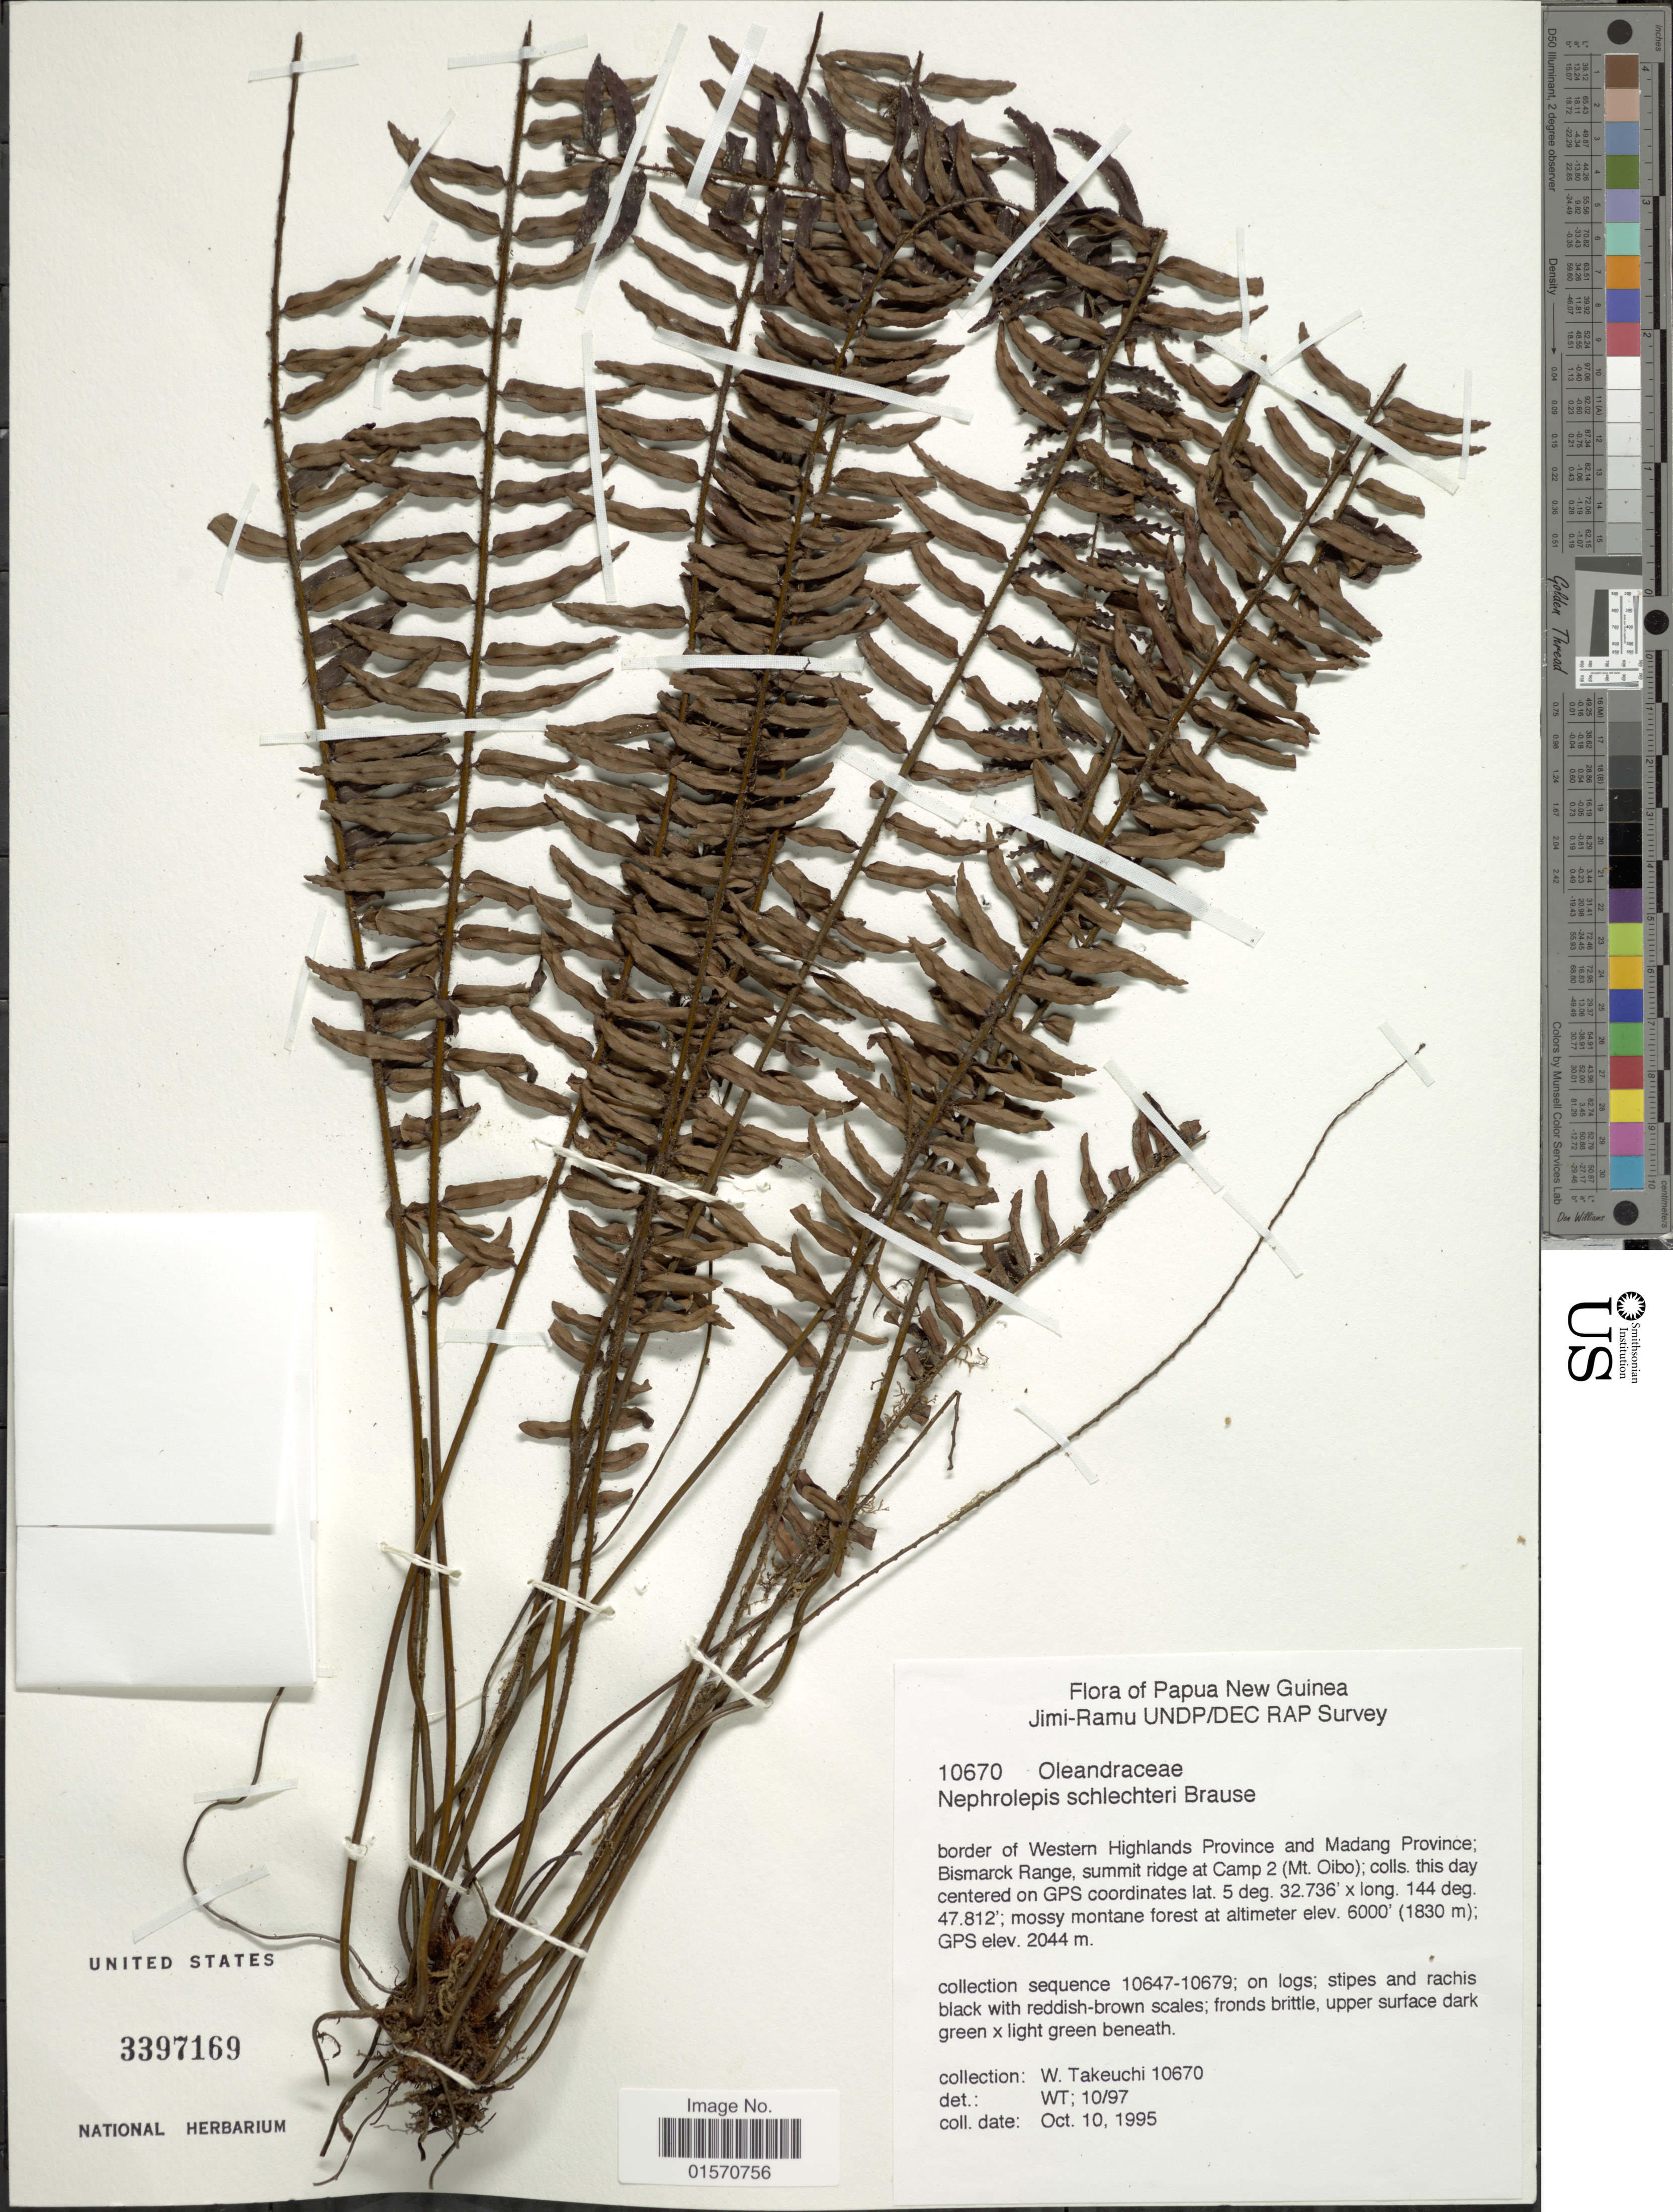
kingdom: Plantae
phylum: Tracheophyta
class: Polypodiopsida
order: Polypodiales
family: Nephrolepidaceae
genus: Nephrolepis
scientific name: Nephrolepis schlechteri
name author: Brause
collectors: W. Takeuchi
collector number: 10670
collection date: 1995-10-10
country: Papua New Guinea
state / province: Western Highlands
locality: Border of Western Highlands Province and Madang Province; Bismarck Range, summit ridge at Camp 2 (Mt. Oibo)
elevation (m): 1829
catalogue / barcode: US 3397169